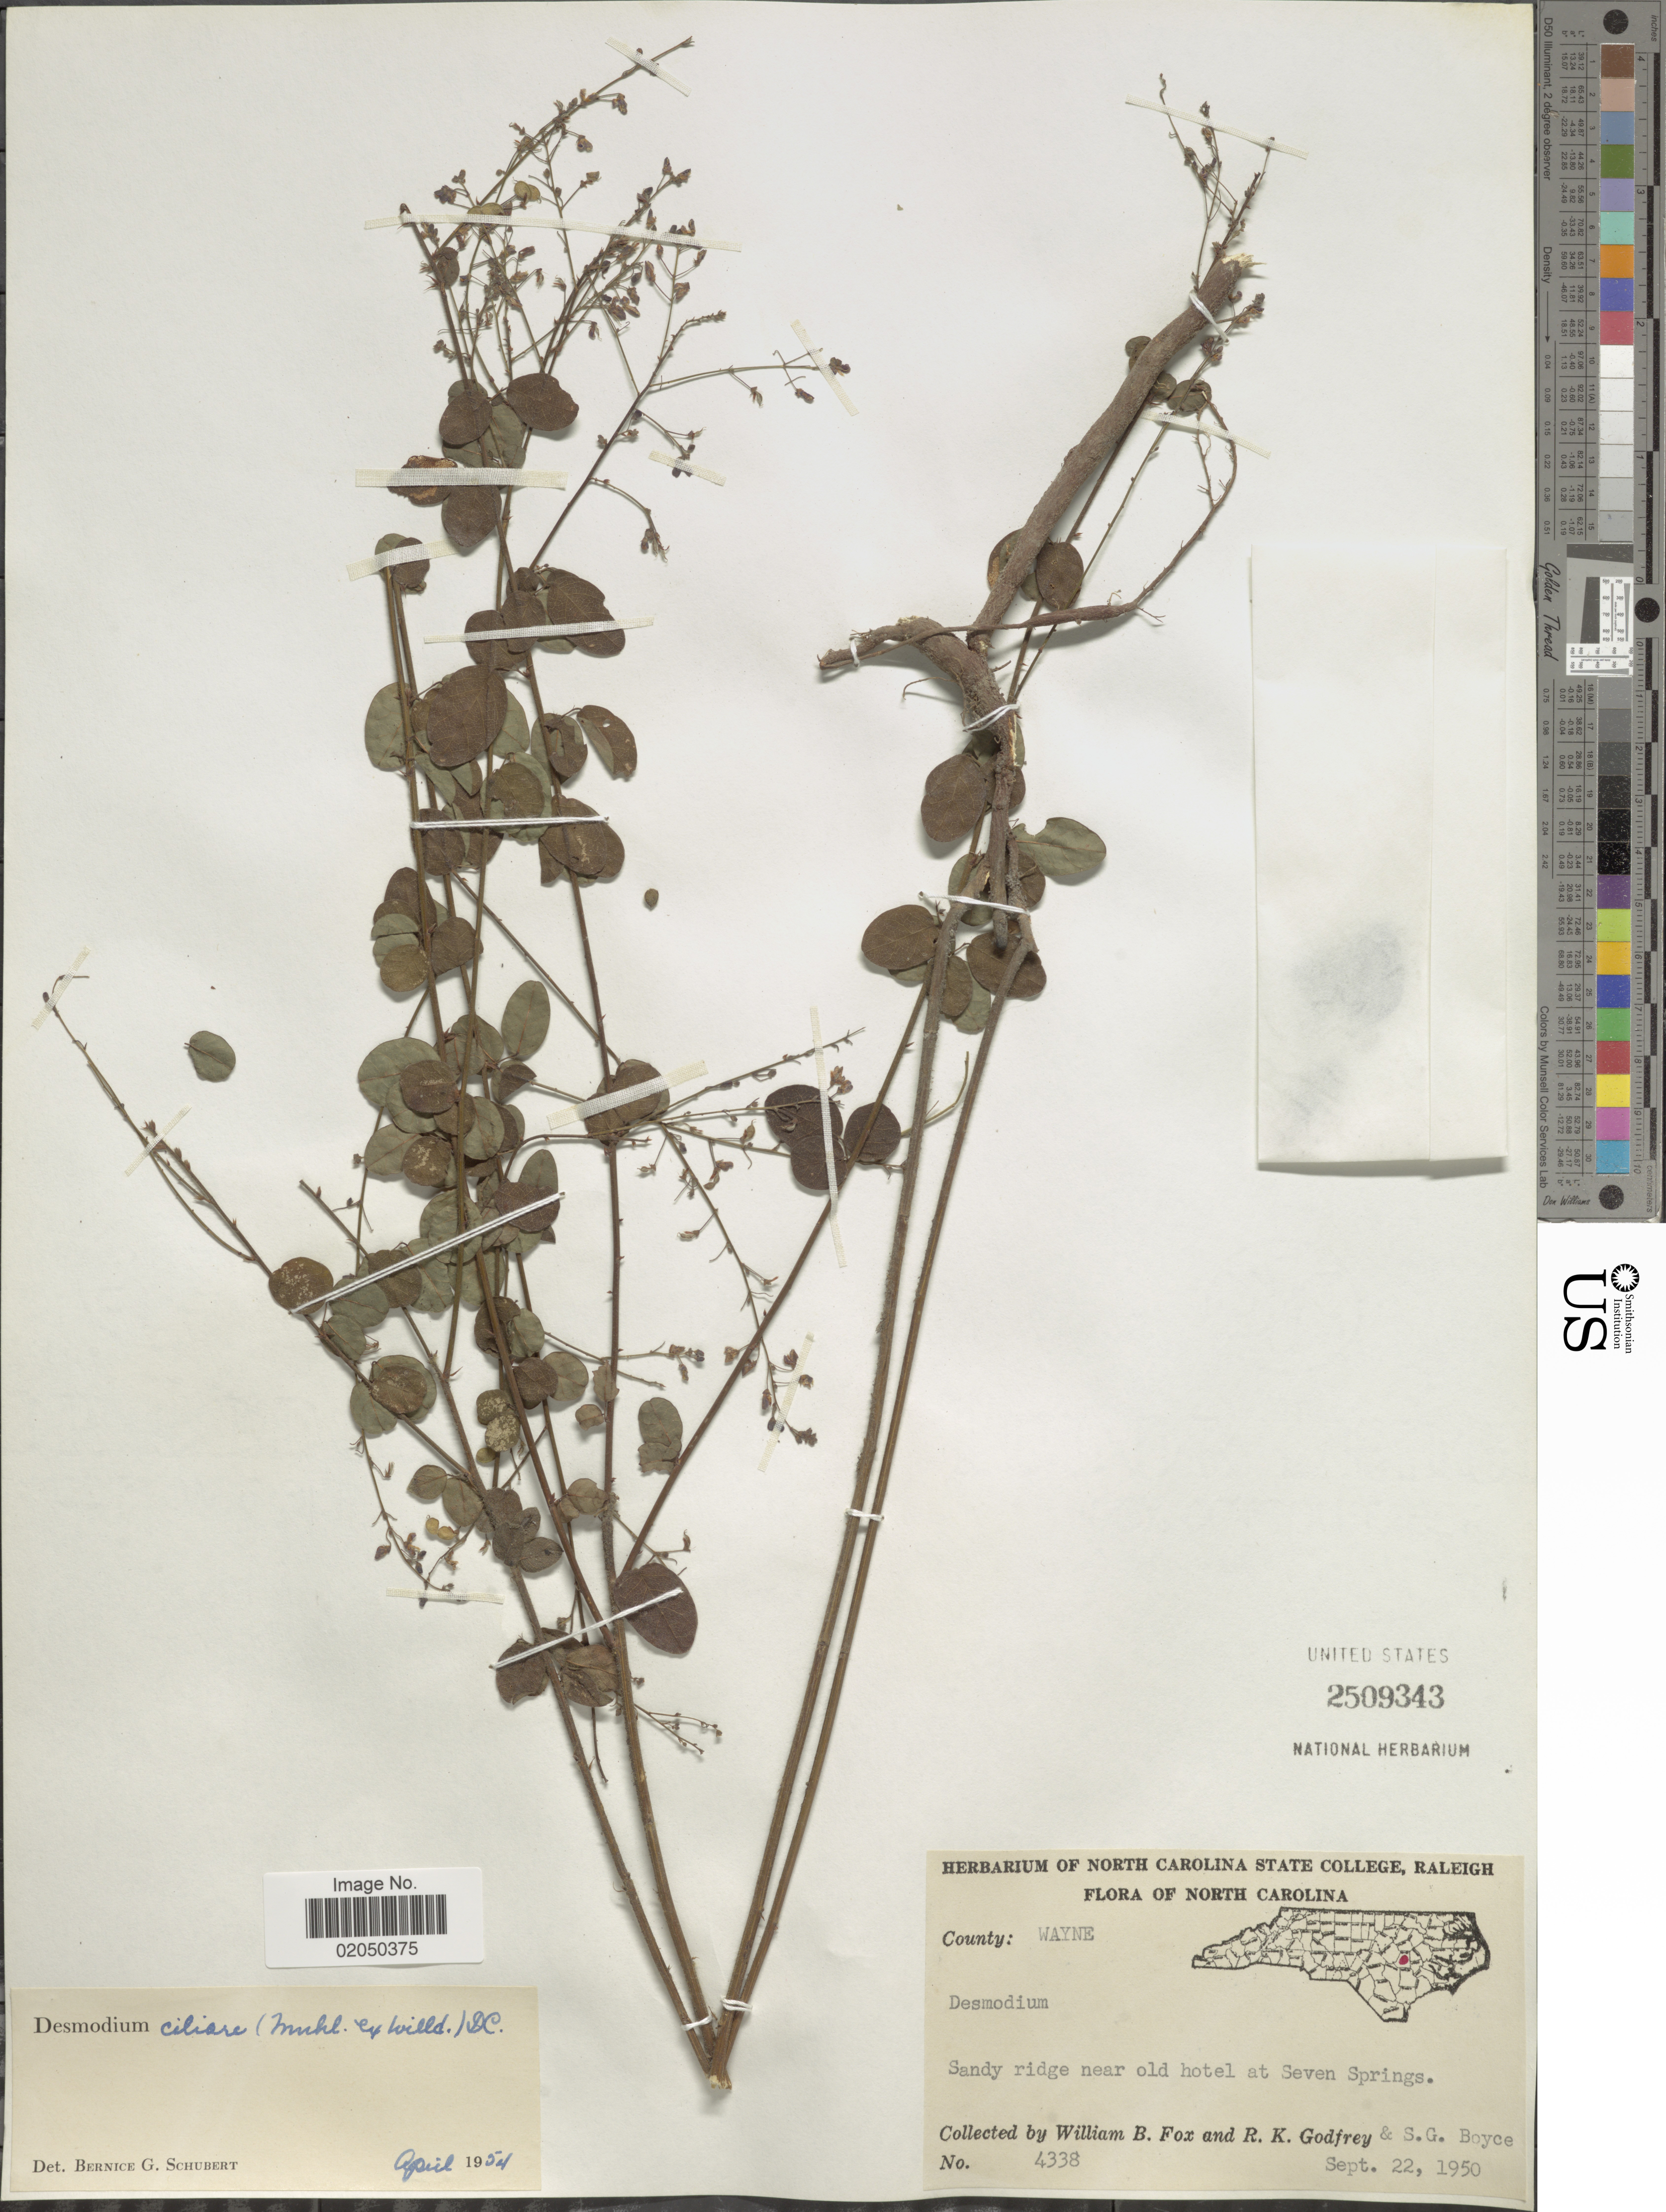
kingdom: Plantae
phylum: Tracheophyta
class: Magnoliopsida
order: Fabales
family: Fabaceae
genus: Desmodium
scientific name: Desmodium ciliare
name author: (Muhl. ex Willd.) DC.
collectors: W. B. Fox, R. K. Godfrey & S. Boyce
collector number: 4338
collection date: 1950-09-22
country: United States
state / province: North Carolina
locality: County: Wayne, Sandy ridge near old hotel at Seven Springs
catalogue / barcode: US 2509343